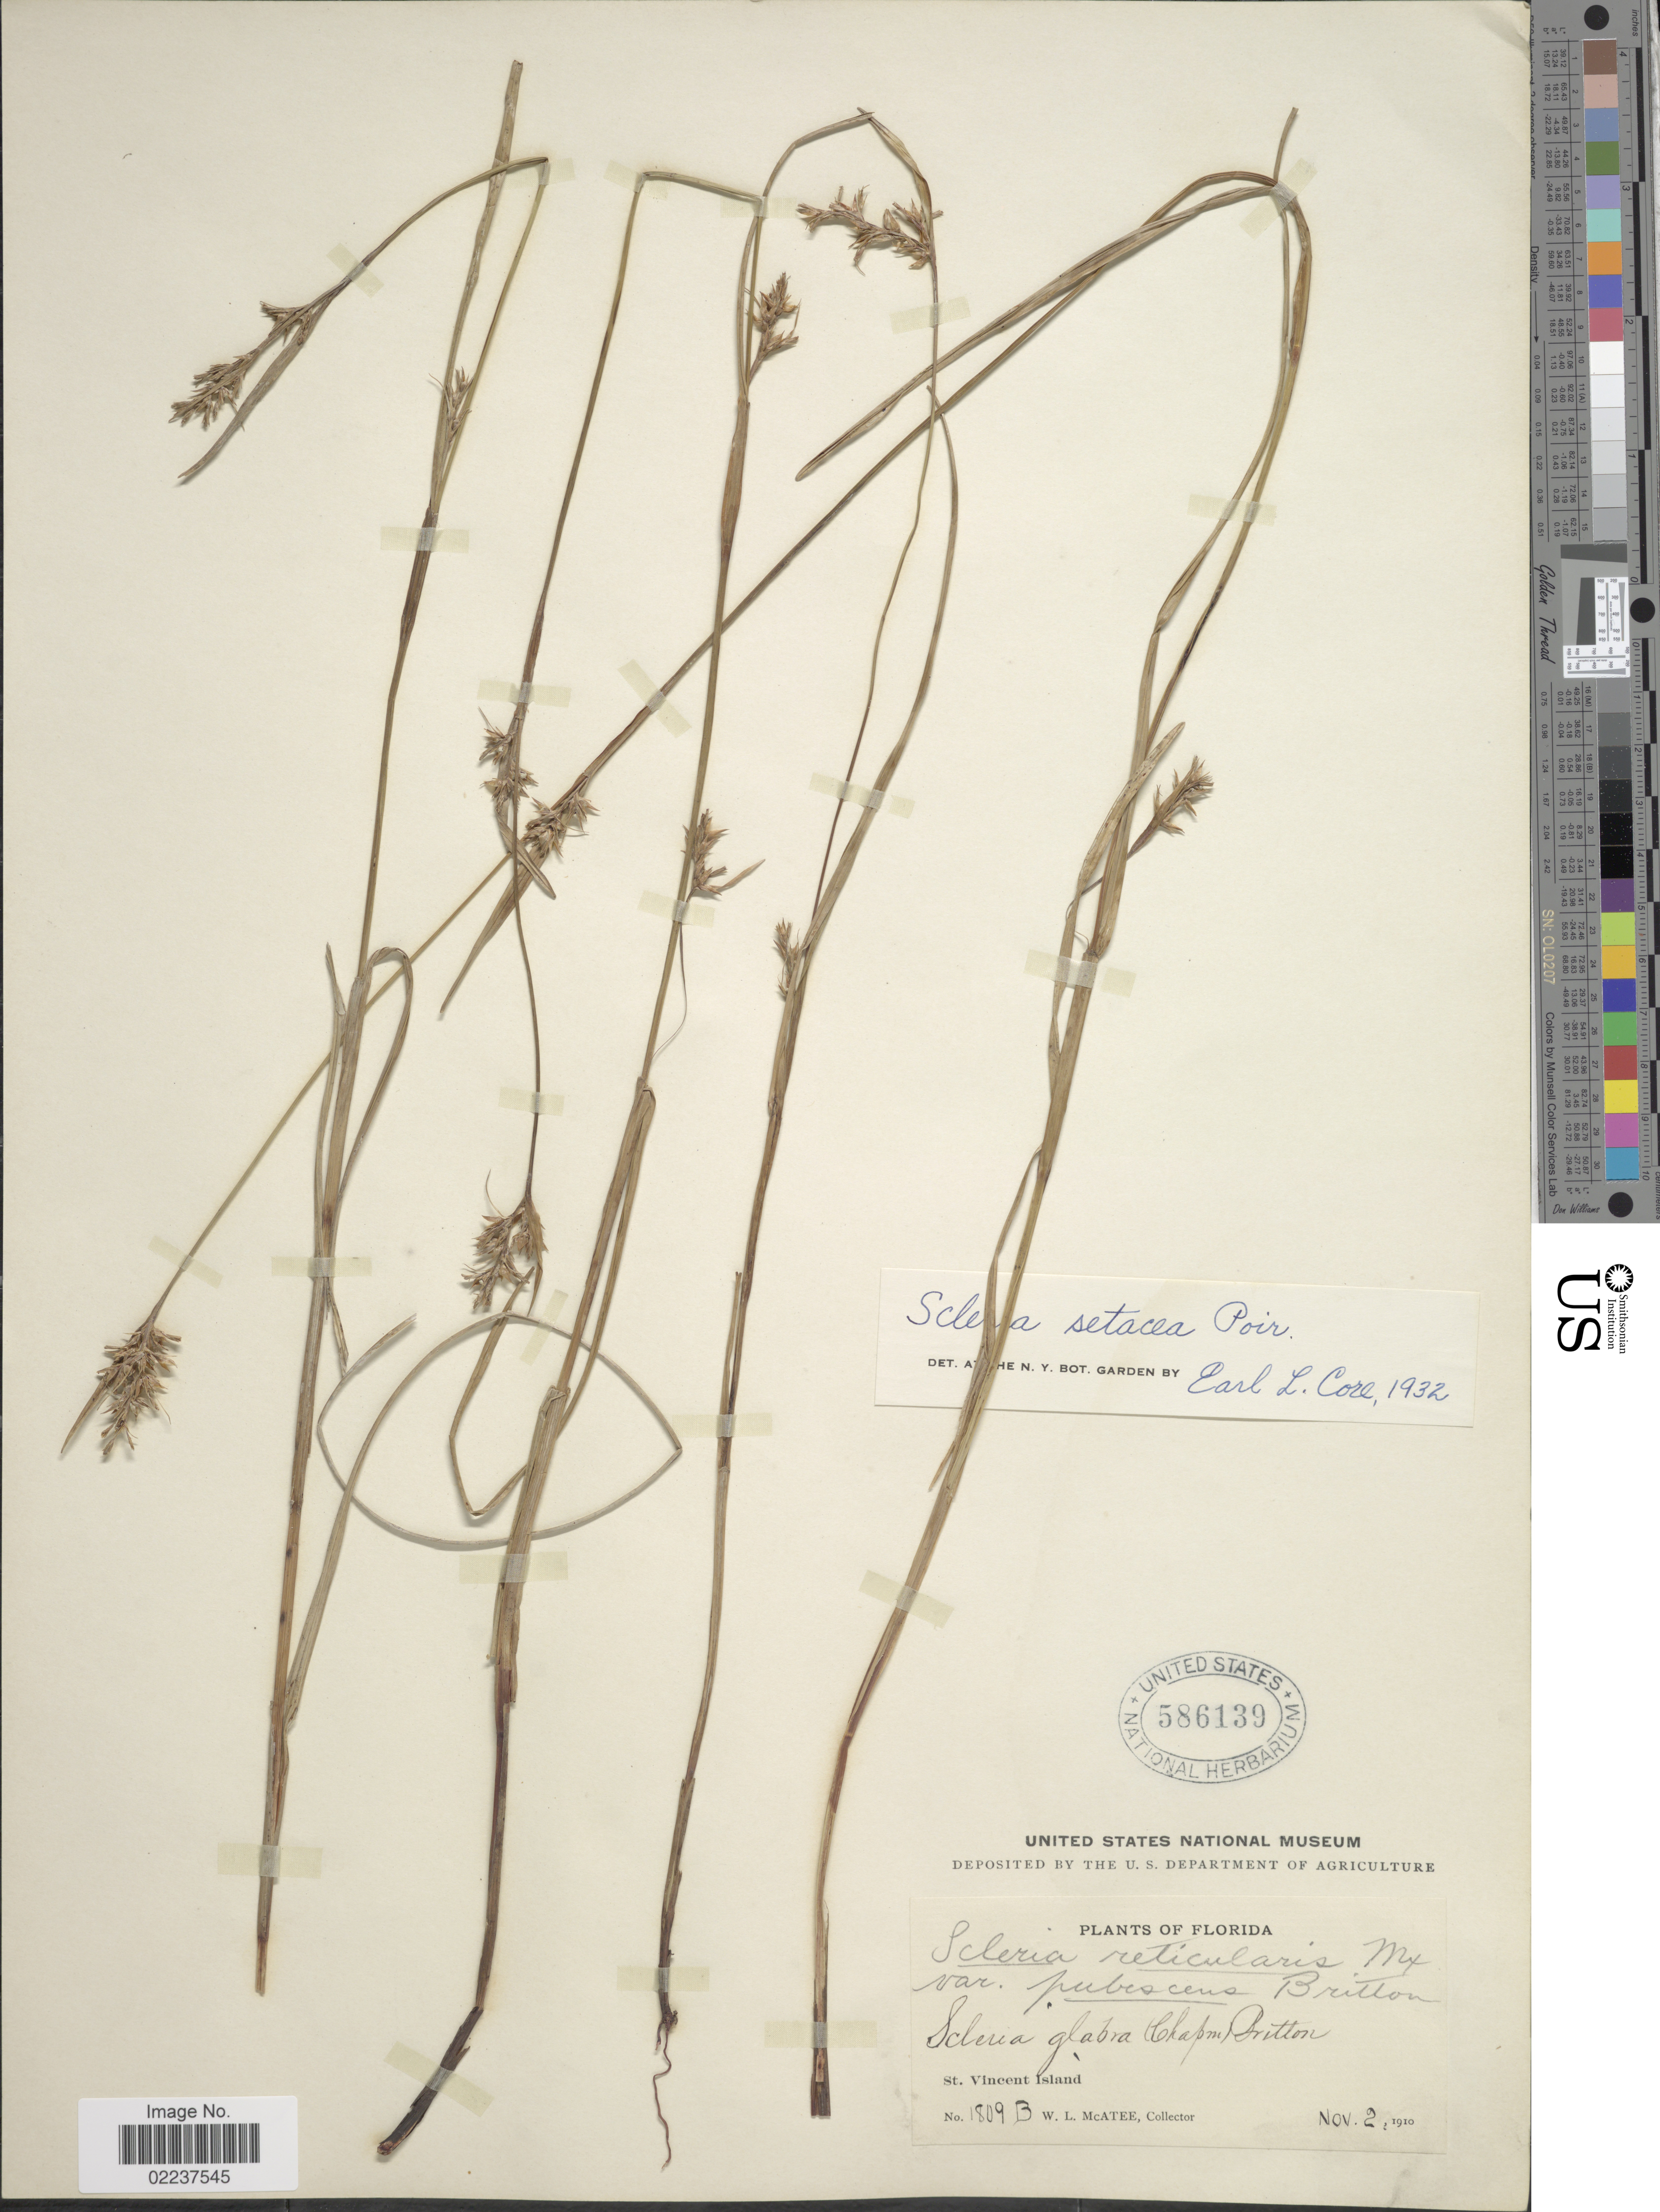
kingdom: Plantae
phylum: Tracheophyta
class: Liliopsida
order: Poales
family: Cyperaceae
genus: Scleria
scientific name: Scleria muehlenbergii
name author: Steud.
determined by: Strong, Mark T., (BOT), Smithsonian Institution - National Museum of Natural History (UNITED STATES)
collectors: W. McAtee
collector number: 1809B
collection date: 1910-11-02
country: United States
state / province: Florida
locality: St. Vincent Island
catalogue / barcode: US 586139